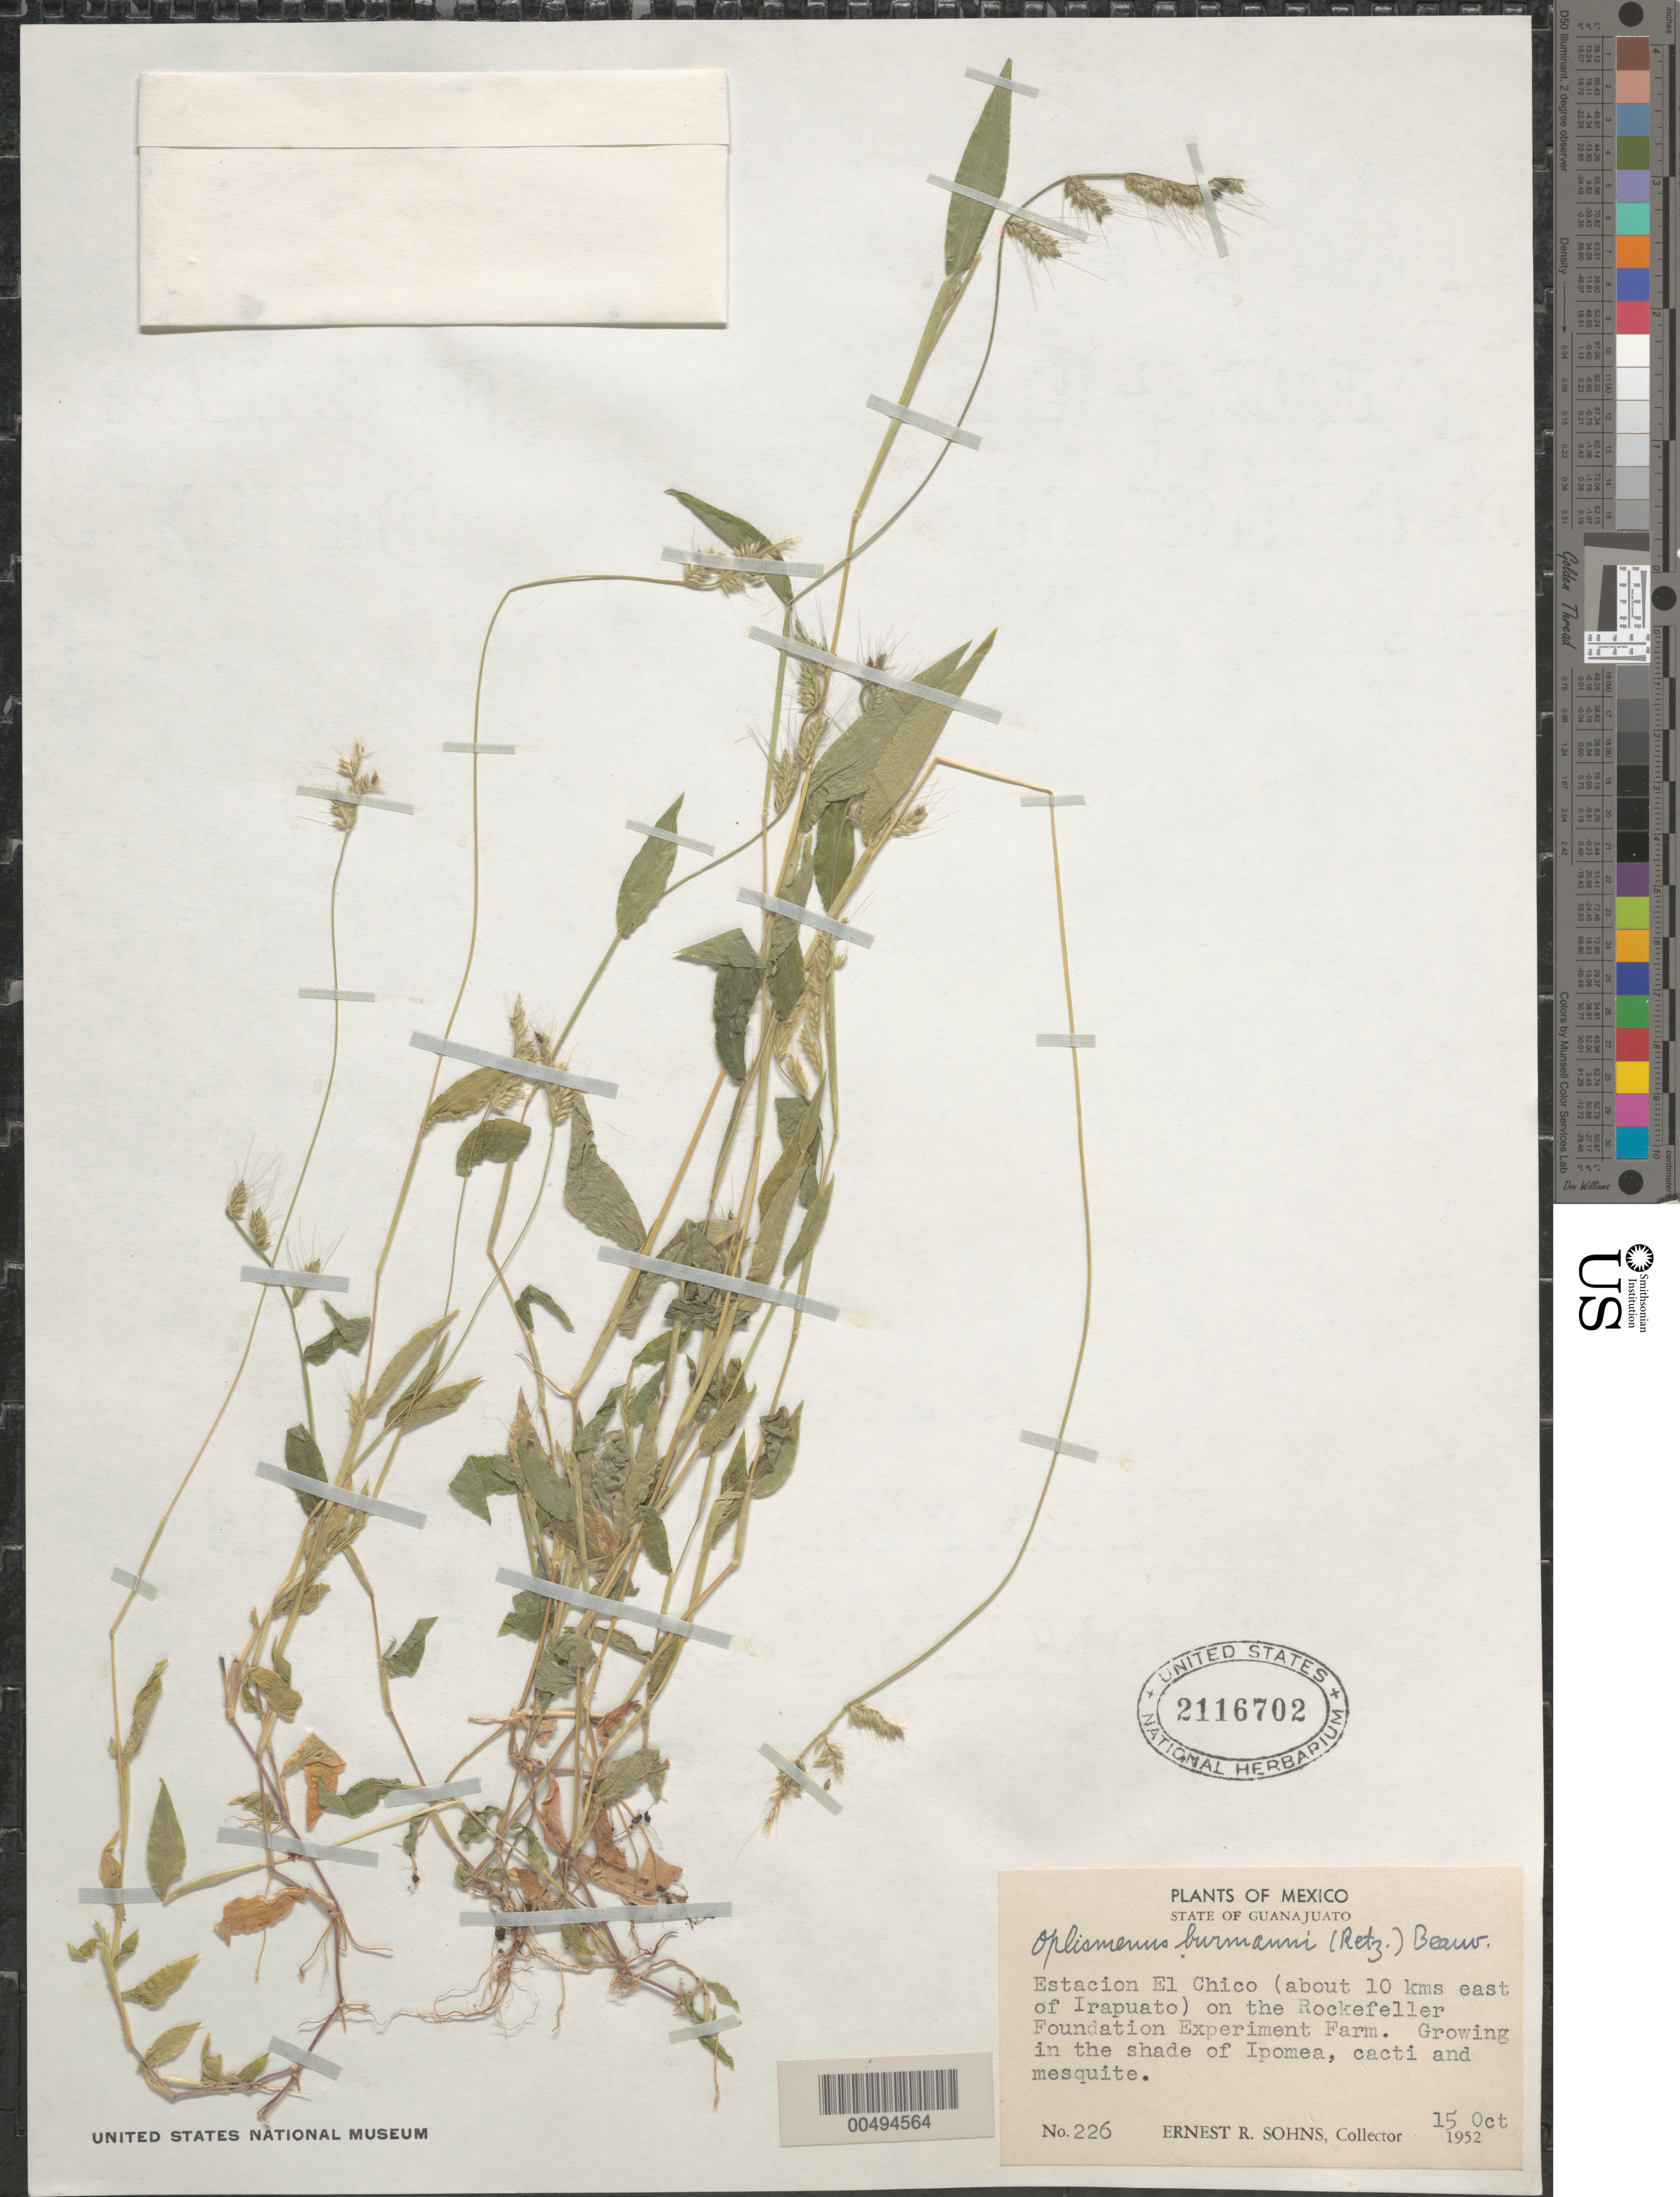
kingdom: Plantae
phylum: Tracheophyta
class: Liliopsida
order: Poales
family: Poaceae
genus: Oplismenus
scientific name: Oplismenus burmannii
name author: (Retz.) P. Beauv.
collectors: E. R. Sohns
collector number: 226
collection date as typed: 15 Oct 1952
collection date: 1952-10-15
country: Mexico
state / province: Guanajuato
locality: Estacion El Chico (about 10 km E of Irapuato) on the Rockefeller Foundation Experiment Farm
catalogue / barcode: US 2116702